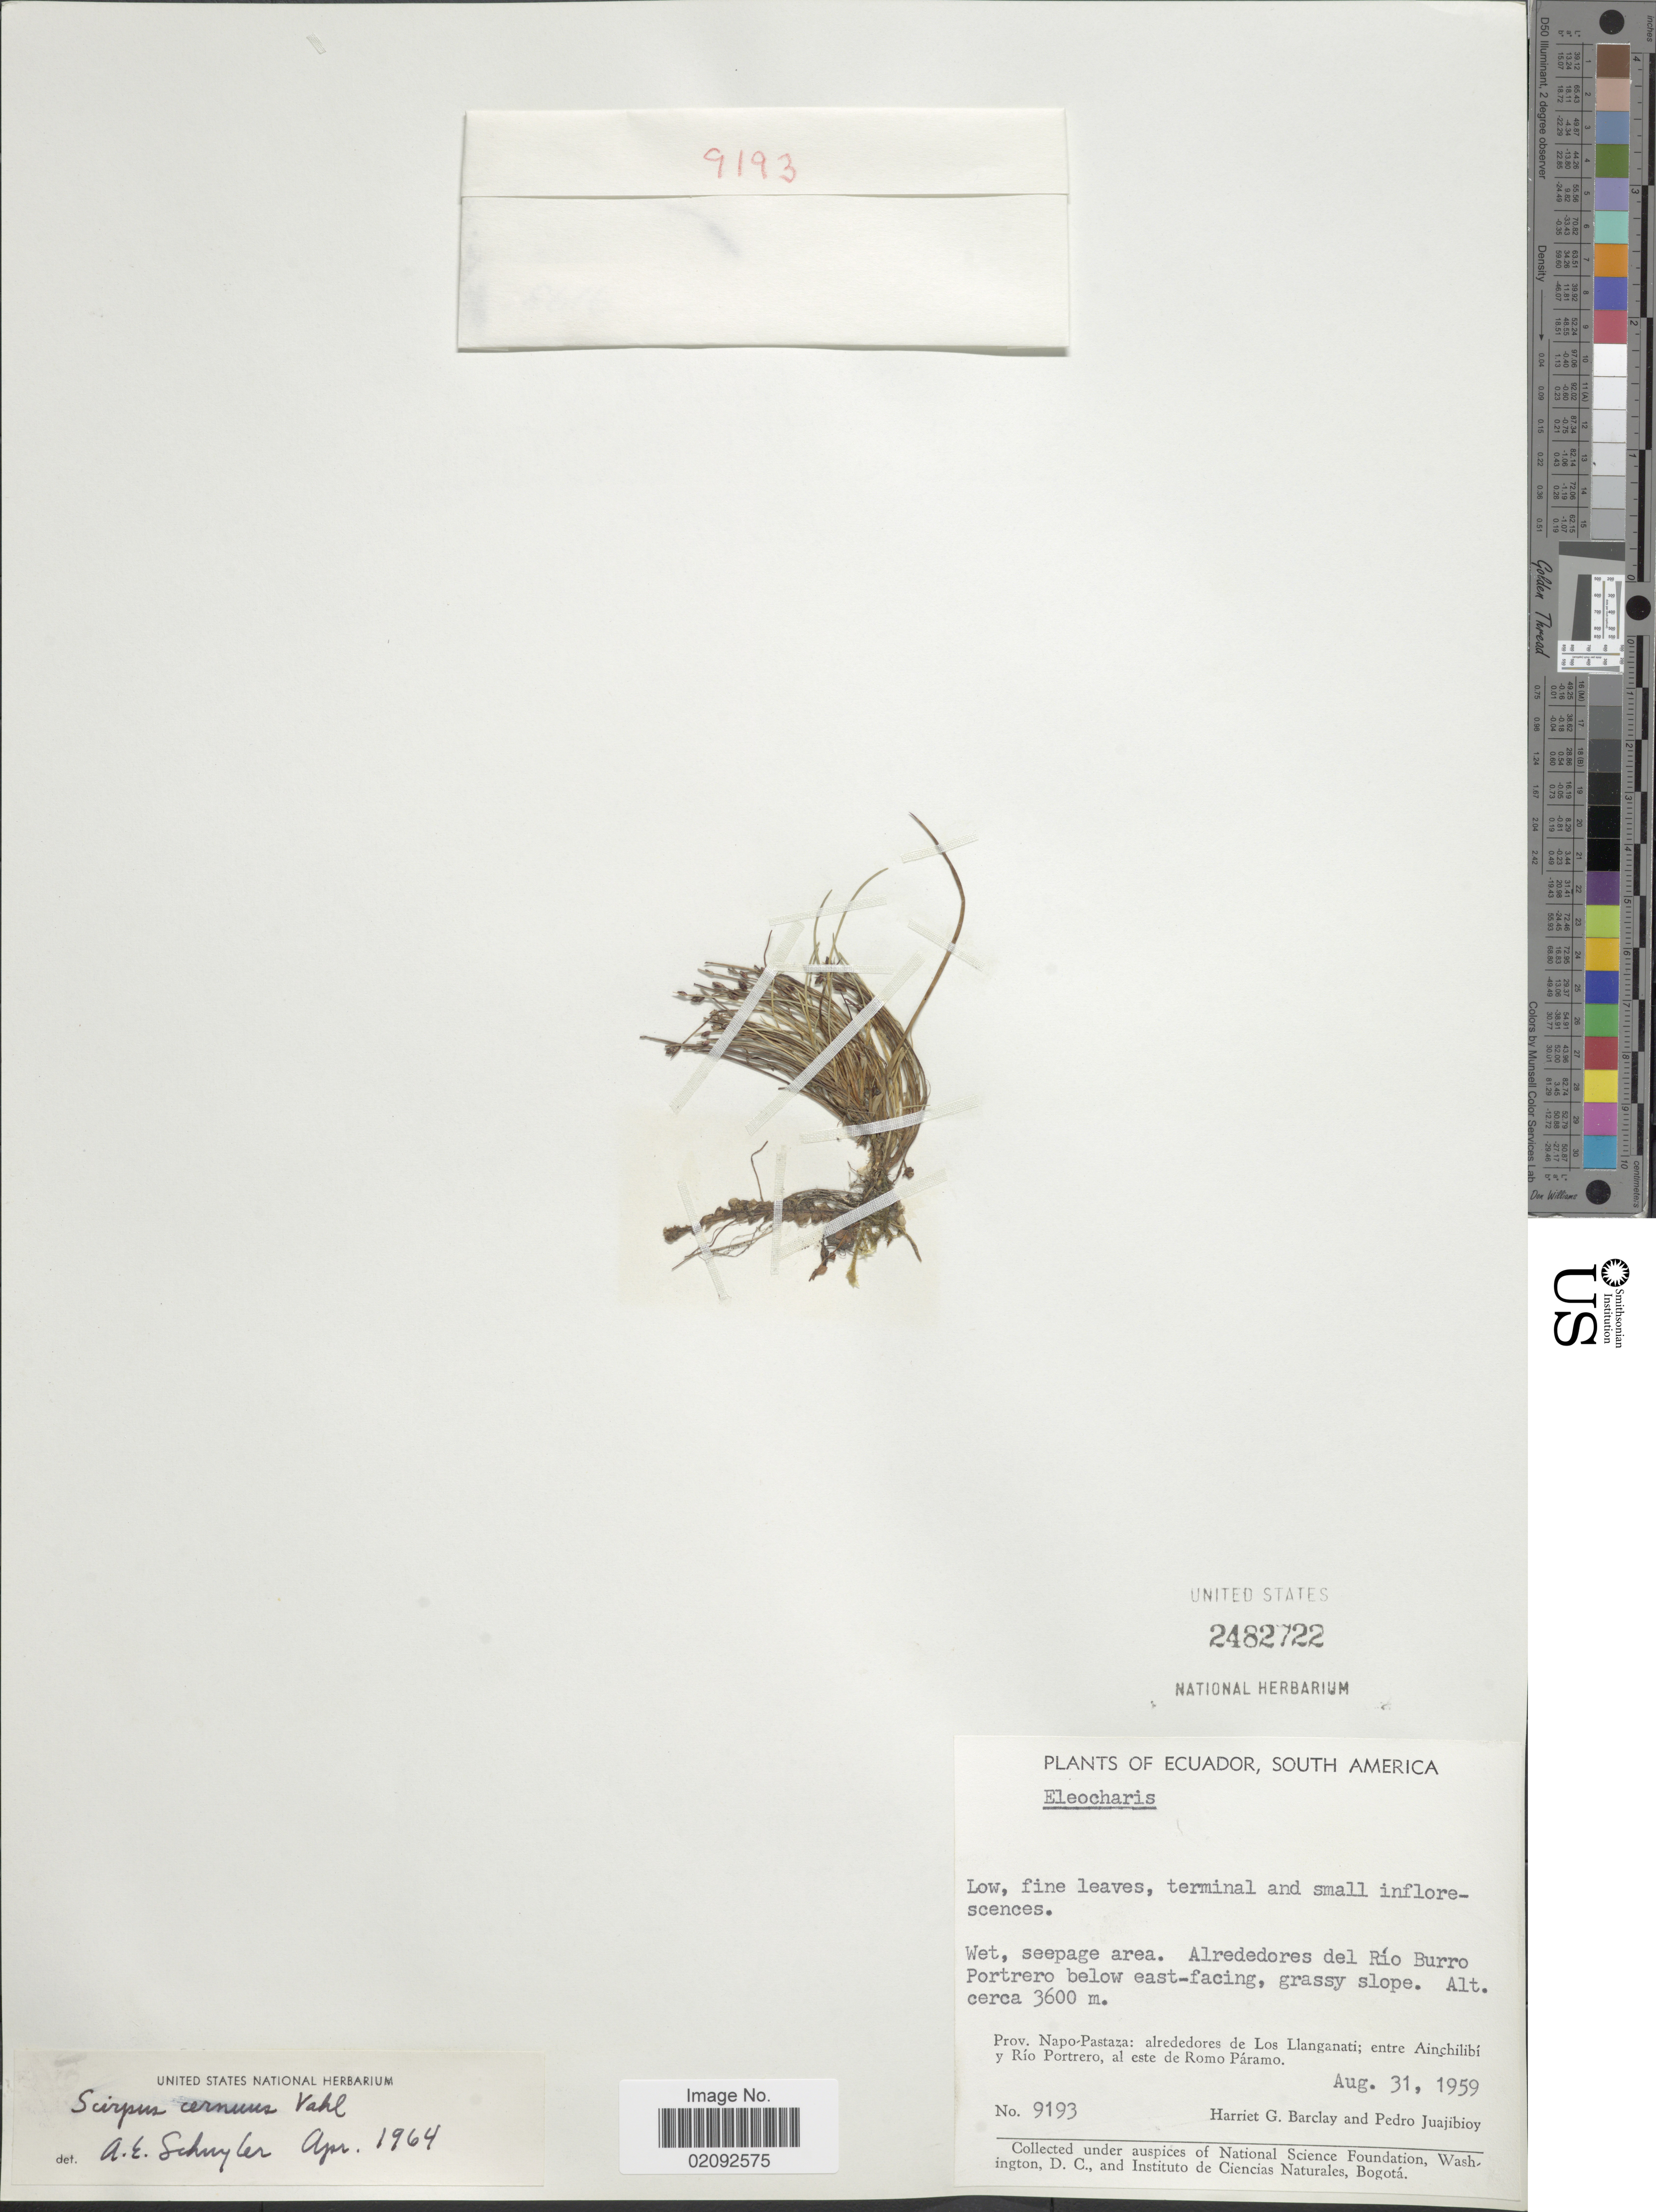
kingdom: Plantae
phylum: Tracheophyta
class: Liliopsida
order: Poales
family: Cyperaceae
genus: Isolepis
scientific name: Isolepis cernua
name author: (Vahl) Roem. & Schult.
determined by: Strong, Mark T., (BOT), Smithsonian Institution - National Museum of Natural History (UNITED STATES)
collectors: H. G. Barclay & P. Juajibioy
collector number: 9193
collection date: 1959-08-31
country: Ecuador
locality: Prov. Napo-Pastaza: alrededores de La Cordillera de Los Llanganati; entre Ainchilibi y Rio Portrero, al este de Romo Paramo, alrededores del Rio Burro Portrero below east-facing, grassy slope.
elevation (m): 3600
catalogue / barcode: US 2482722